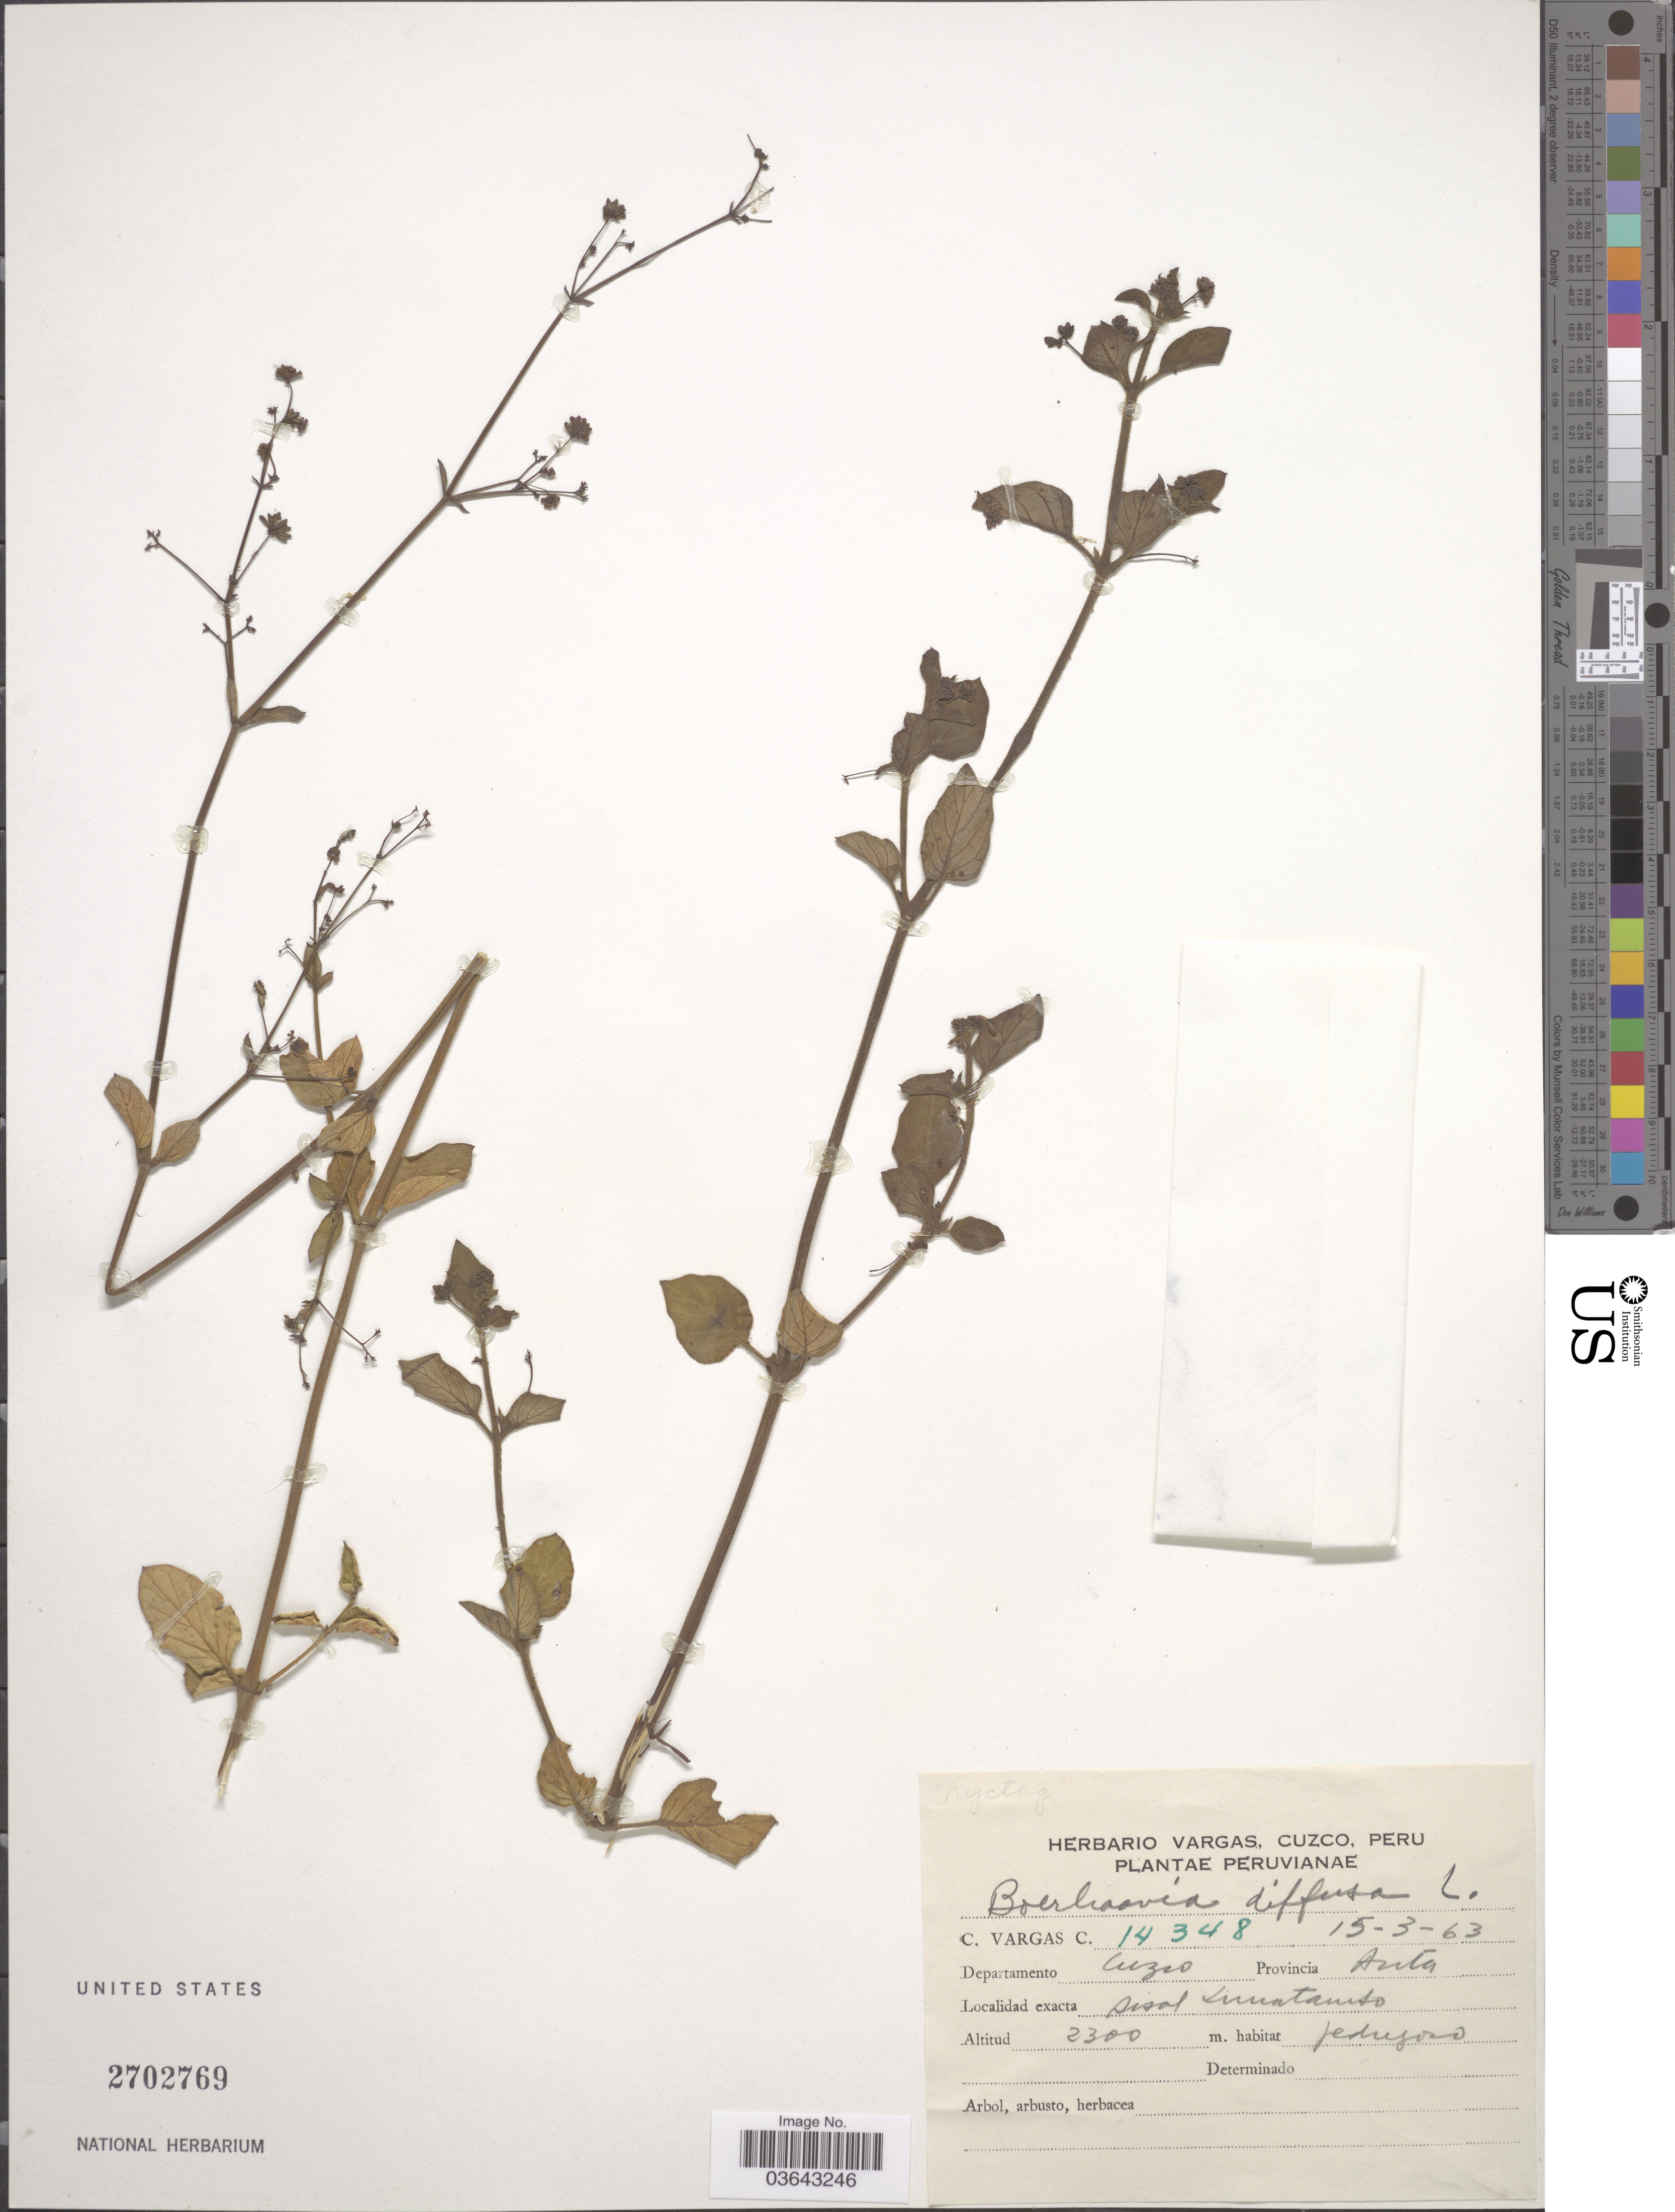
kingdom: Plantae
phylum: Tracheophyta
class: Magnoliopsida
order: Caryophyllales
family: Nyctaginaceae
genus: Boerhavia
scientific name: Boerhavia diffusa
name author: L.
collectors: C. Vargas Calderón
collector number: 14348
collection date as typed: Transcribed d/m/y: 15/3/63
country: Peru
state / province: Cusco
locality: Departamento Cuzco. Provincia Anta. Sisal Limatambo.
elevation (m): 2300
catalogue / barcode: US 2702769